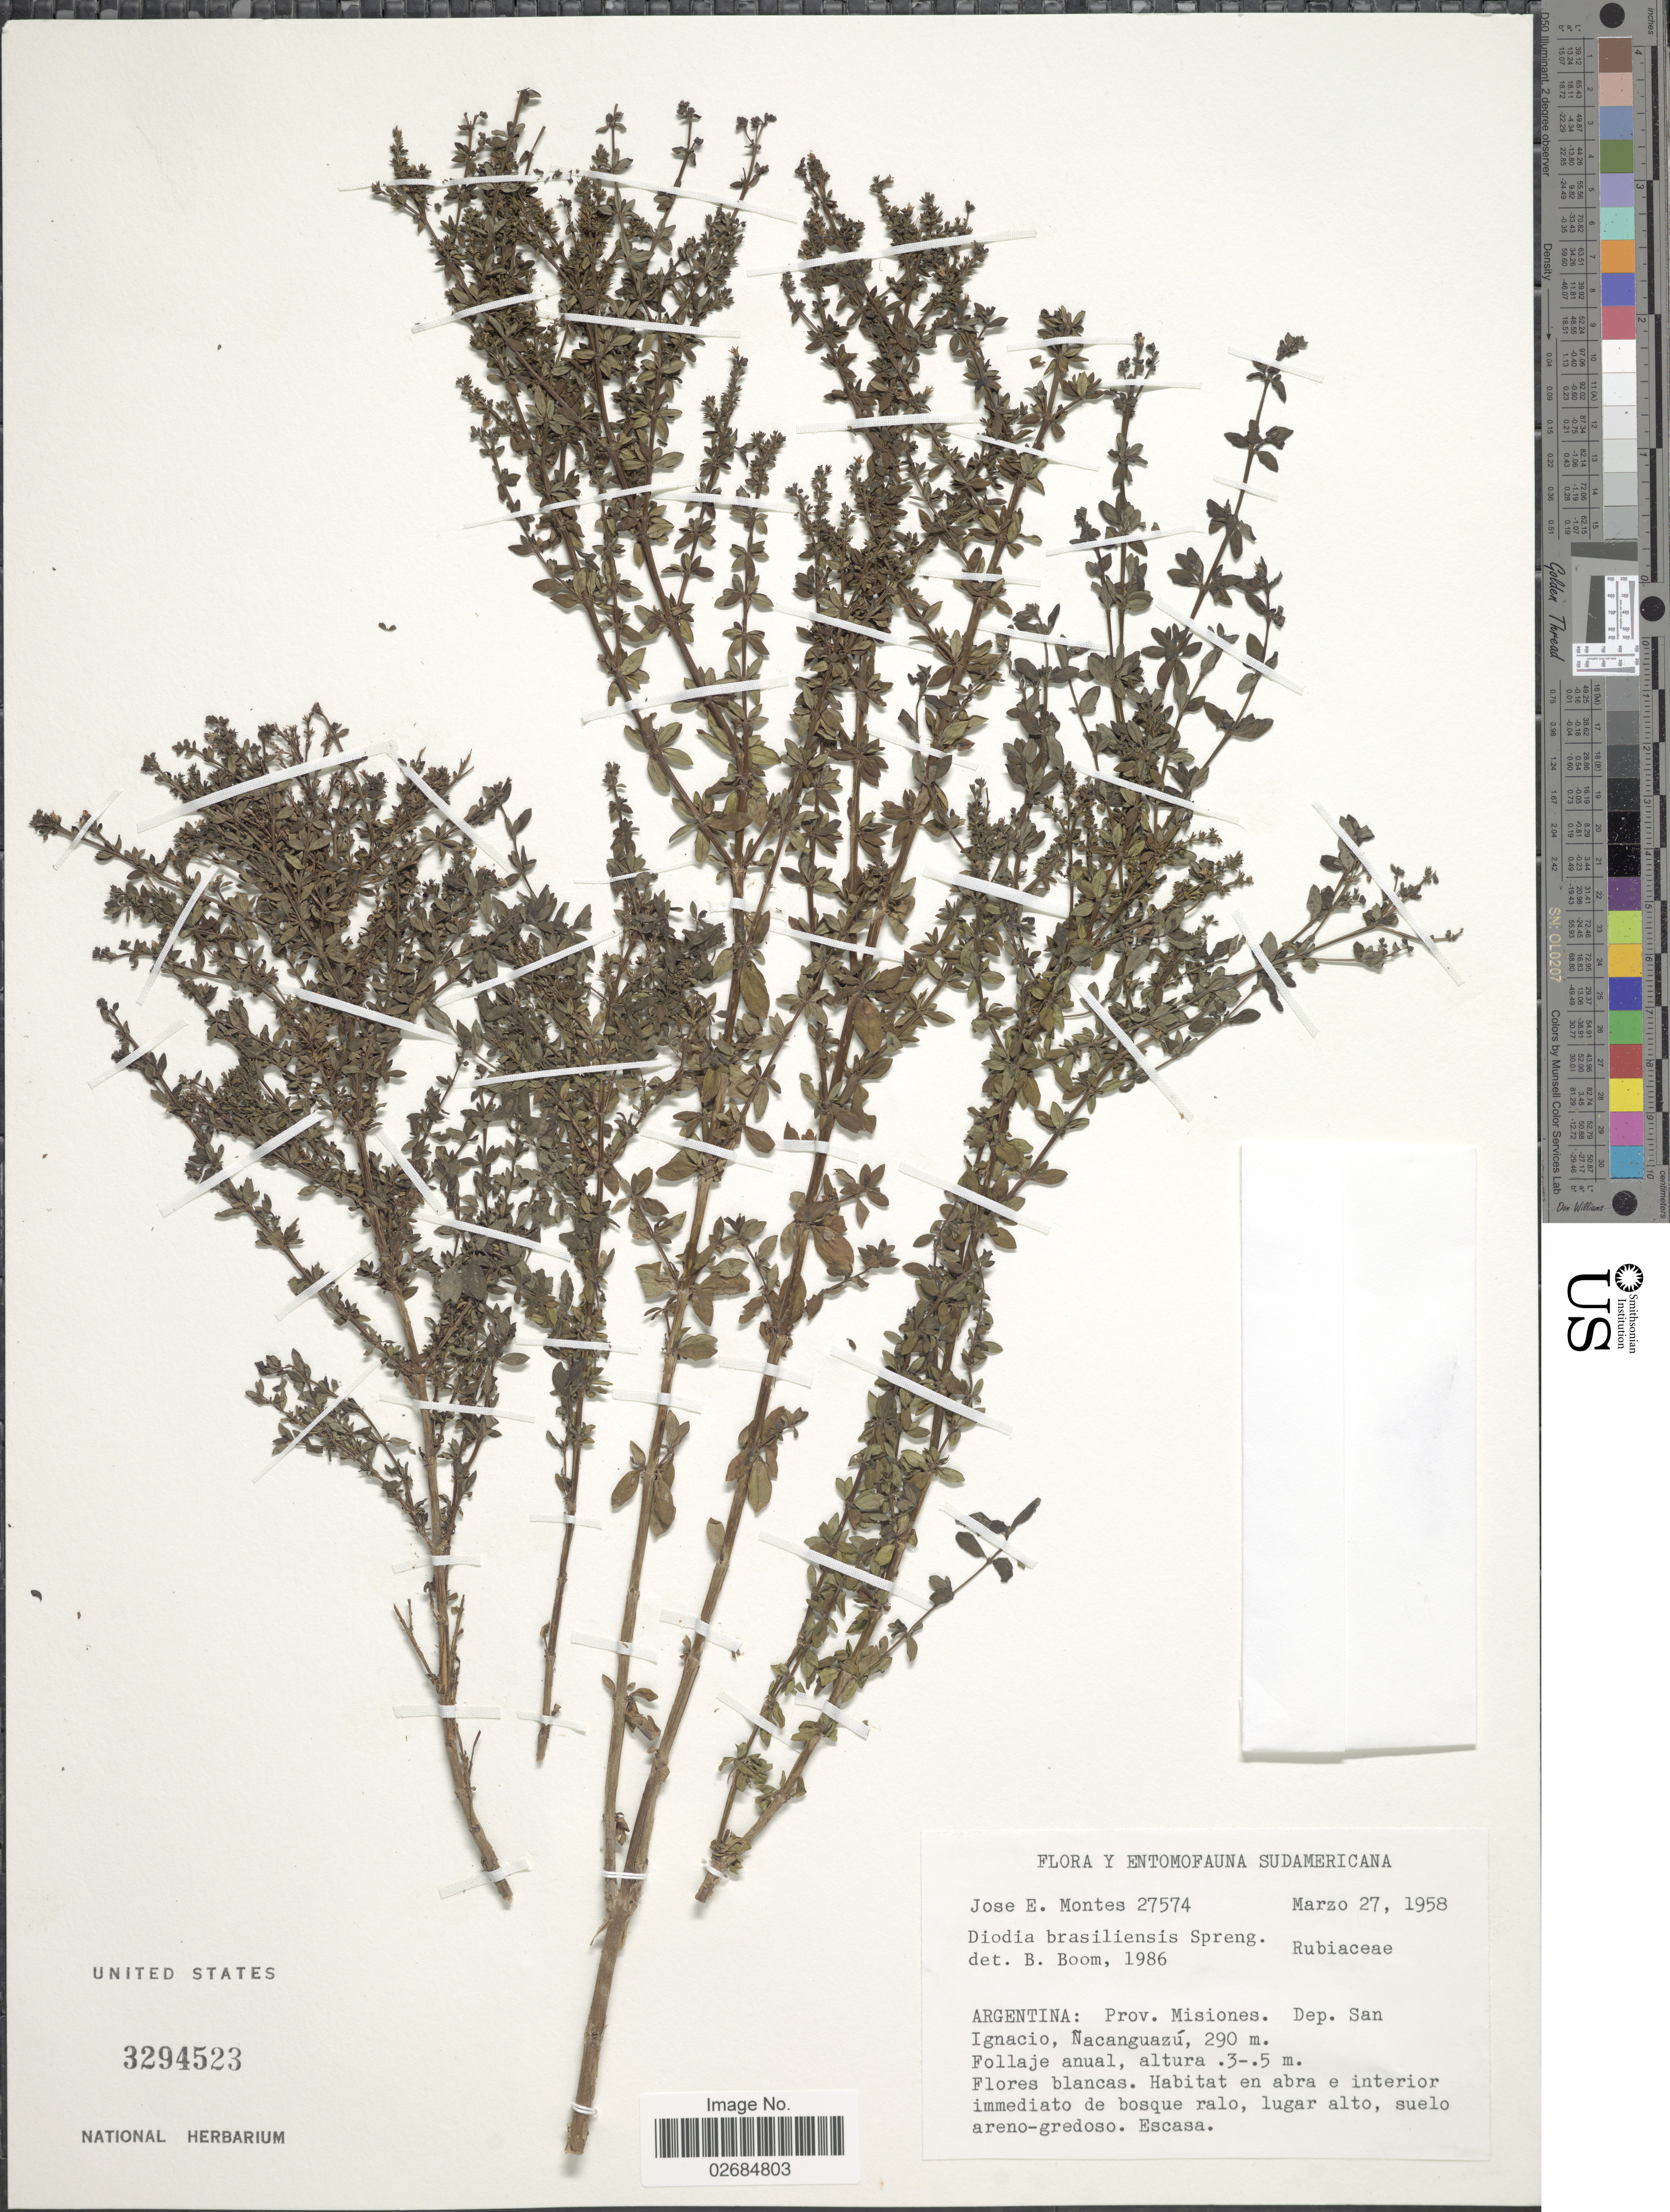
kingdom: Plantae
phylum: Tracheophyta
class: Magnoliopsida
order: Gentianales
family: Rubiaceae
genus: Diodia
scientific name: Diodia brasiliensis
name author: Spreng.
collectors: J. E. Montes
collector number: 27574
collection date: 1958-03-27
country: Argentina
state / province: Misiones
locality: Dep. San Ignacio, Nacanguazu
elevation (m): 290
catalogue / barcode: US 3294523